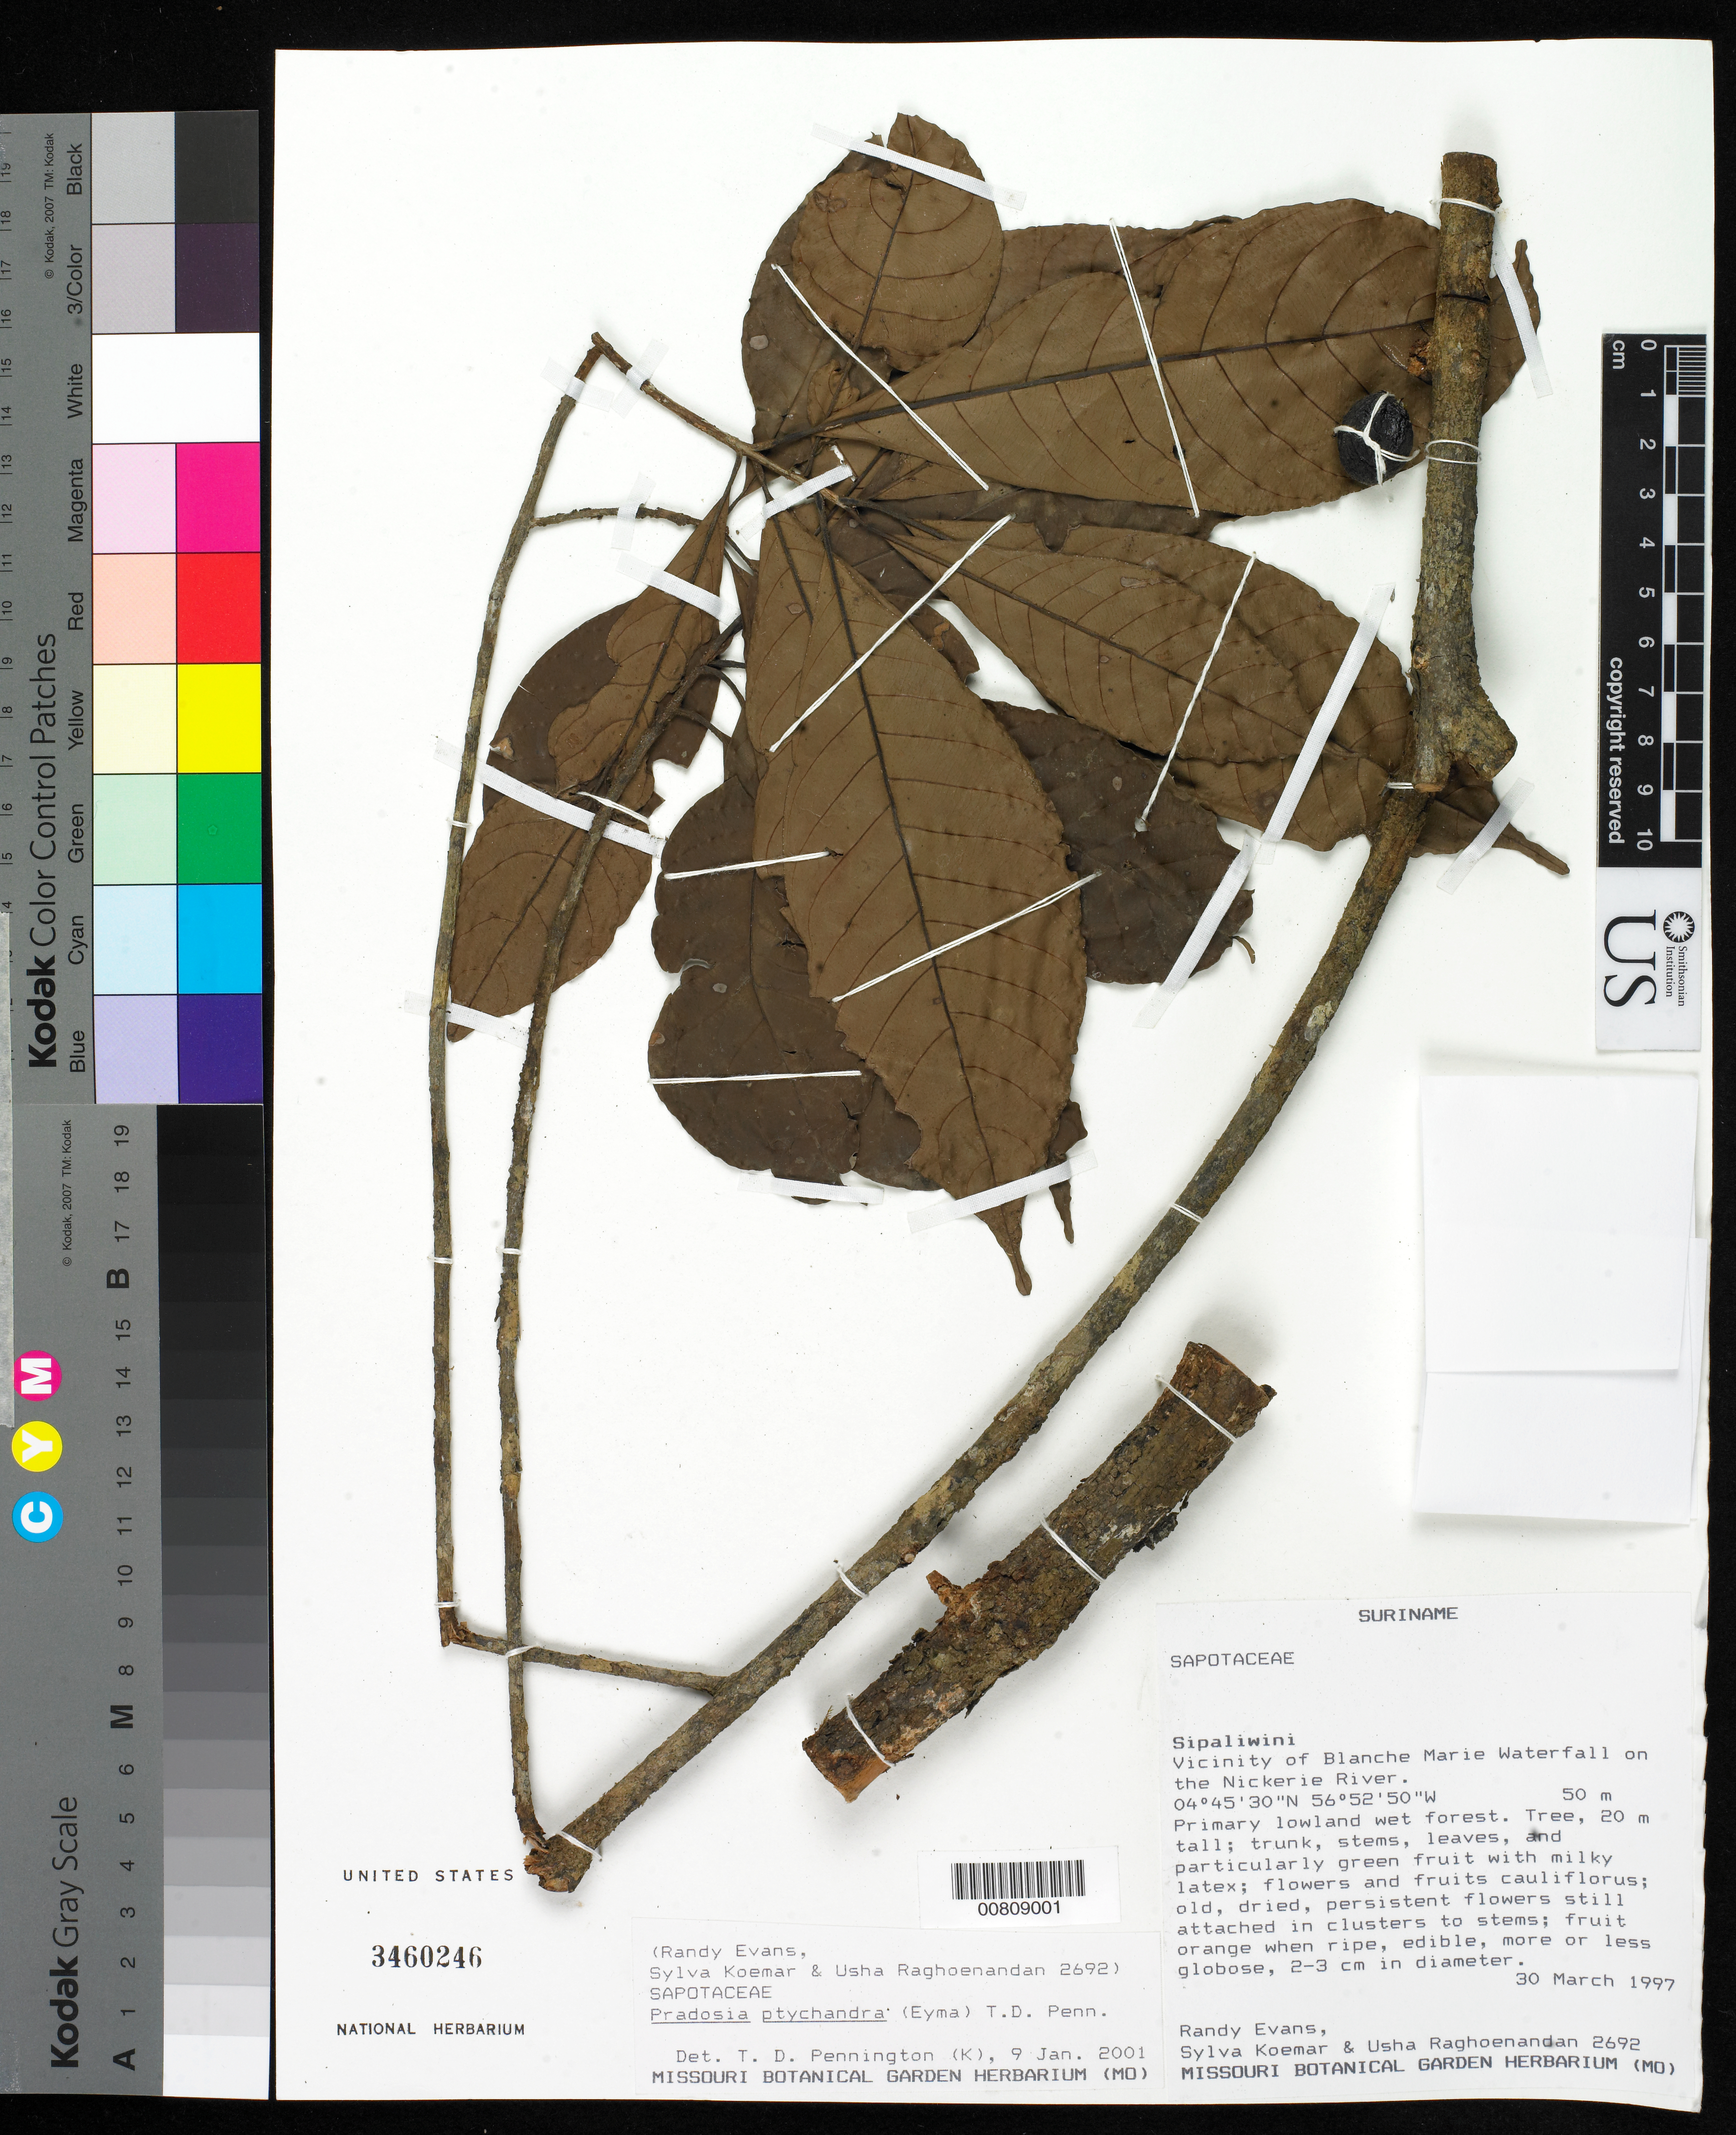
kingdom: Plantae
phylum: Tracheophyta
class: Magnoliopsida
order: Ericales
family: Sapotaceae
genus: Pradosia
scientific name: Pradosia ptychandra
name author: (Eyma) T.D. Penn.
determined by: Pennington, T. D., (K)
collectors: R. Evans, S. Koemar & U. Raghoenandan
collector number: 2692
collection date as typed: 30-Mar-97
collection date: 1997-03-30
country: Suriname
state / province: Sipaliwini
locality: Blanche Marie Waterfall, vic., on Nickerie R.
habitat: Primary lowland wet forest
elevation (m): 50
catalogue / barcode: US 3460246